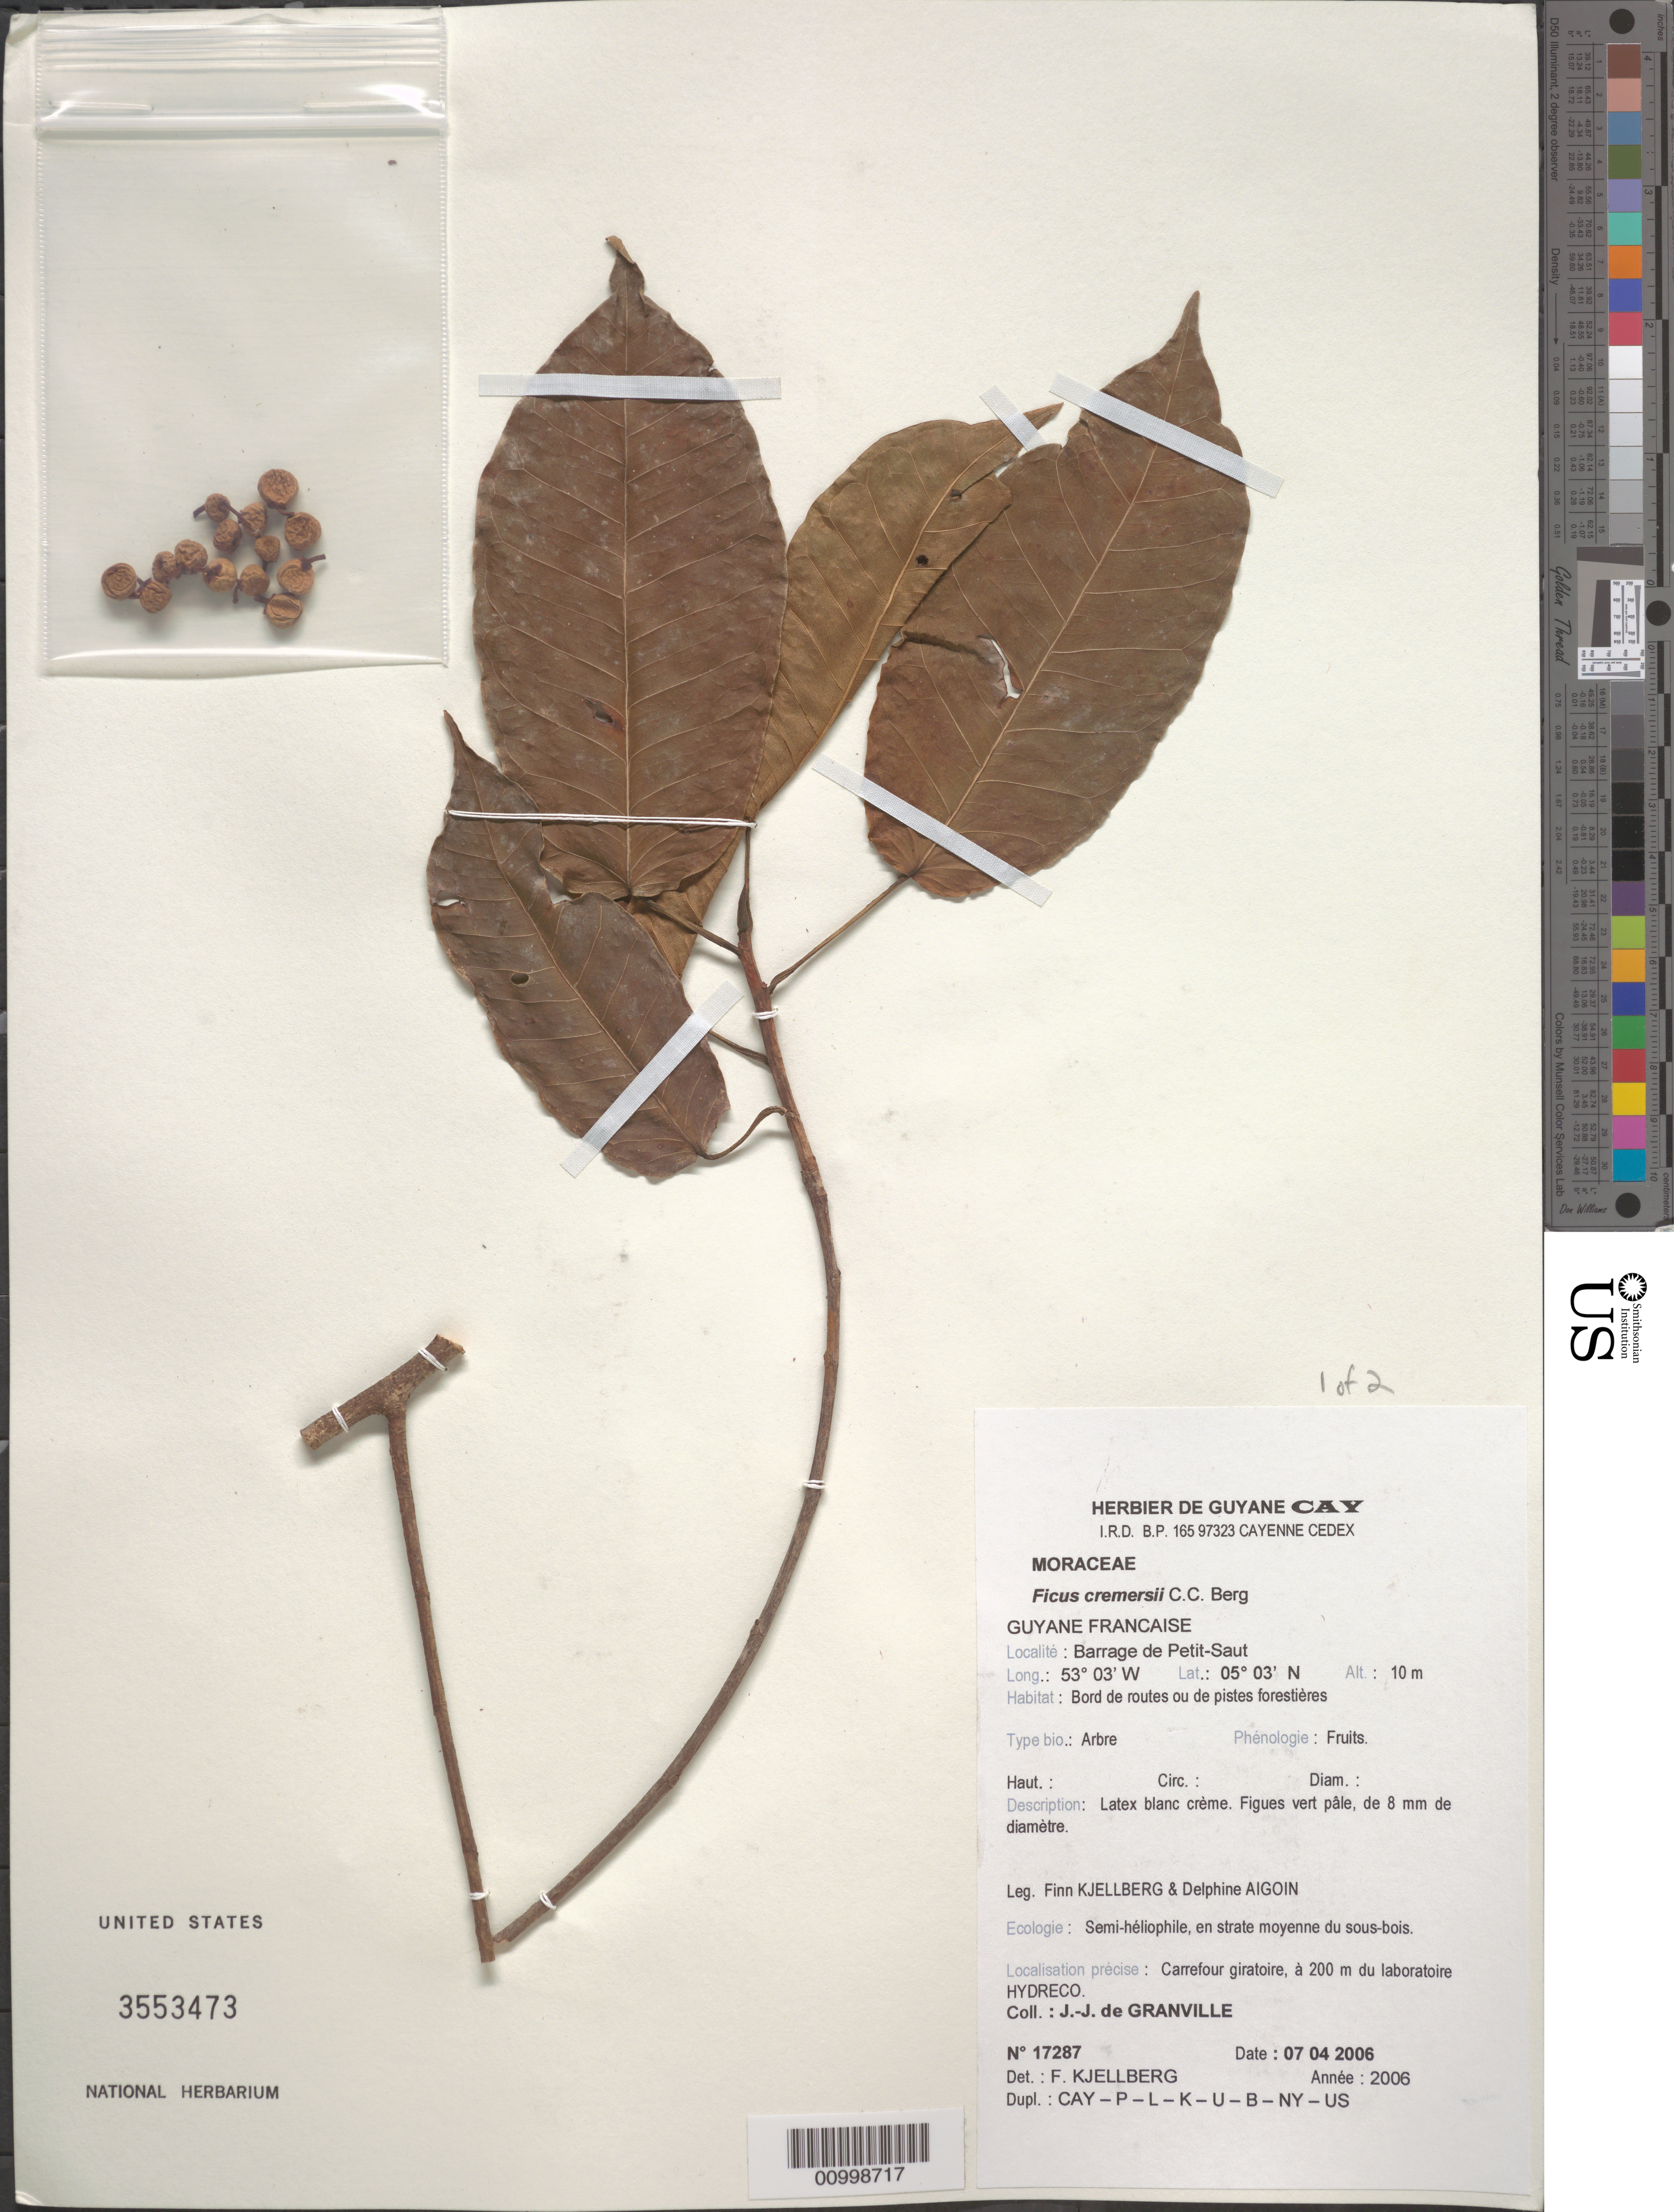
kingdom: Plantae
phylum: Tracheophyta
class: Magnoliopsida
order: Rosales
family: Moraceae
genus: Ficus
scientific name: Ficus cremersii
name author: C.C. Berg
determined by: Kjellberg, F.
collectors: J.-J. de Granville, F. Kjellberg & D. Aigoin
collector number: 17287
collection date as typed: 7-Apr-06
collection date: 2006-04-07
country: French Guiana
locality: Barrage de Petit-Saout, carrefour giratoire, a 200m du laboratoire HYDRECO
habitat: Bord de routes ou de pistes forestieres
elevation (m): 10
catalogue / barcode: US 3553473